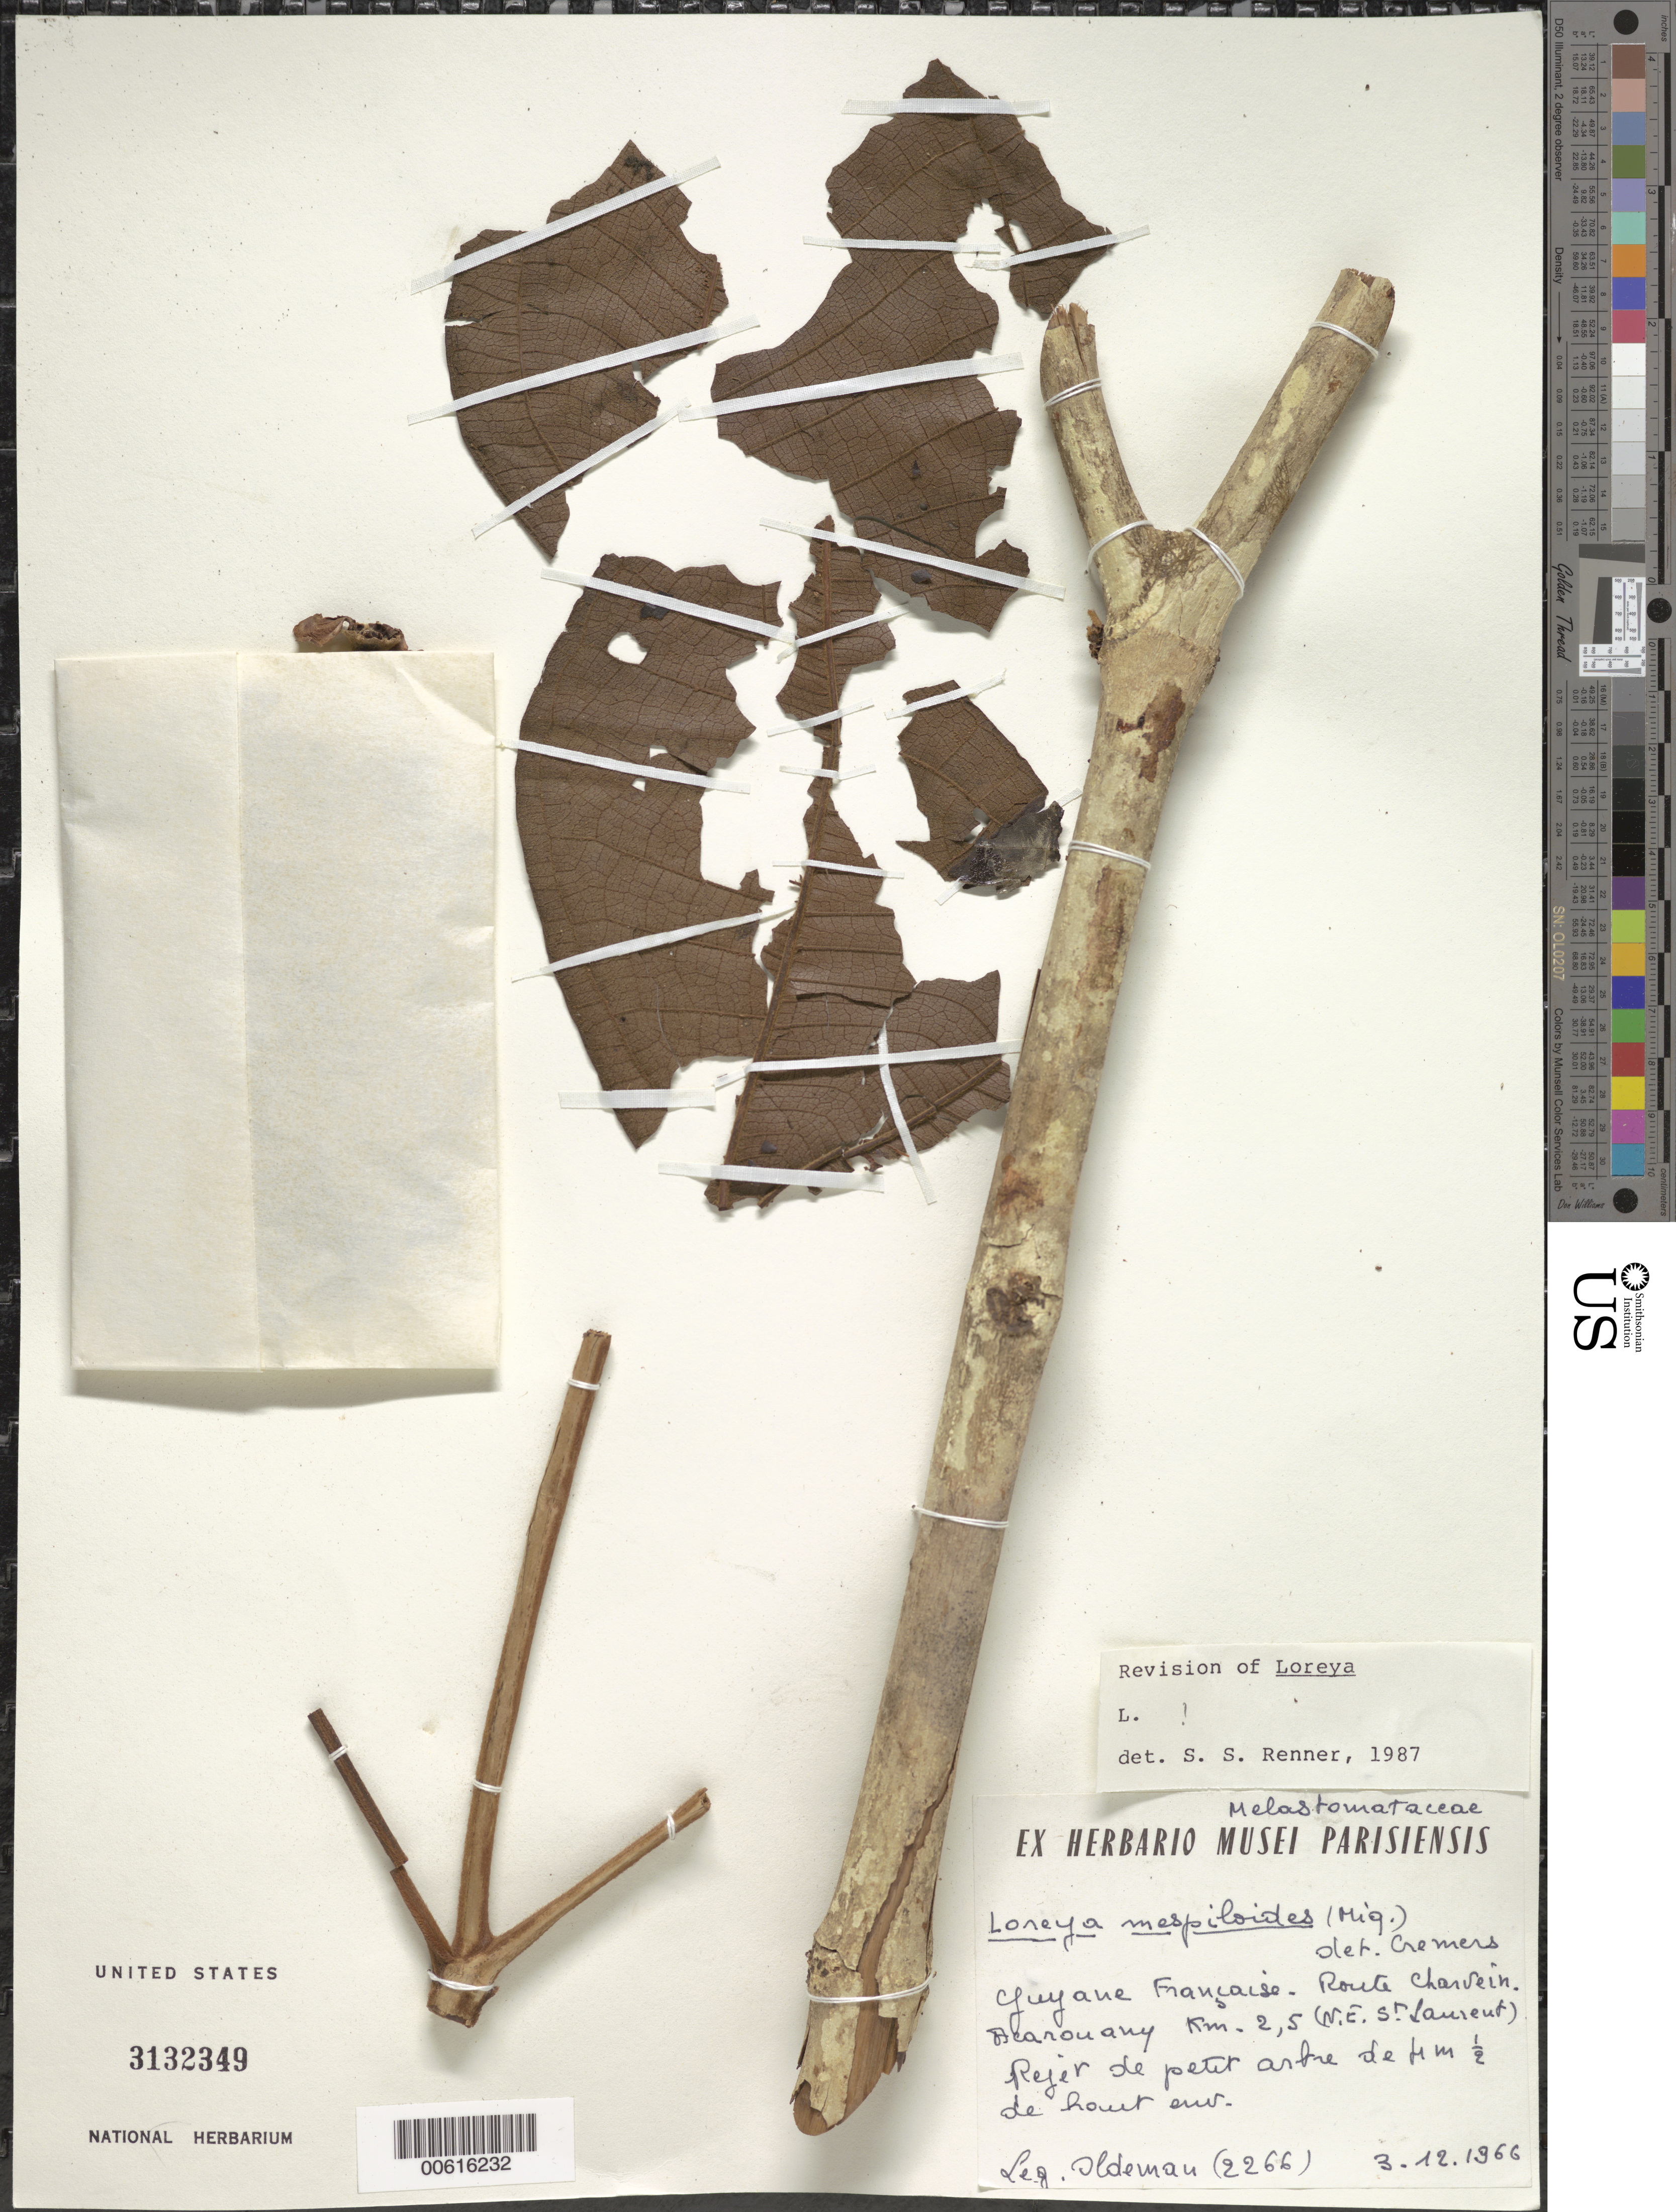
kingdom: Plantae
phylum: Tracheophyta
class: Magnoliopsida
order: Myrtales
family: Melastomataceae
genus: Bellucia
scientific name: Bellucia mespiloides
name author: (Miq.) J.F. Macbr.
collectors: R. Oldeman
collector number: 2266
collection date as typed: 3-Dec-66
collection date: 1966-12-03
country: French Guiana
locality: Route Charvein-Acarouany, km 2.5 (NE St. Laurent)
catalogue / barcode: US 3132349